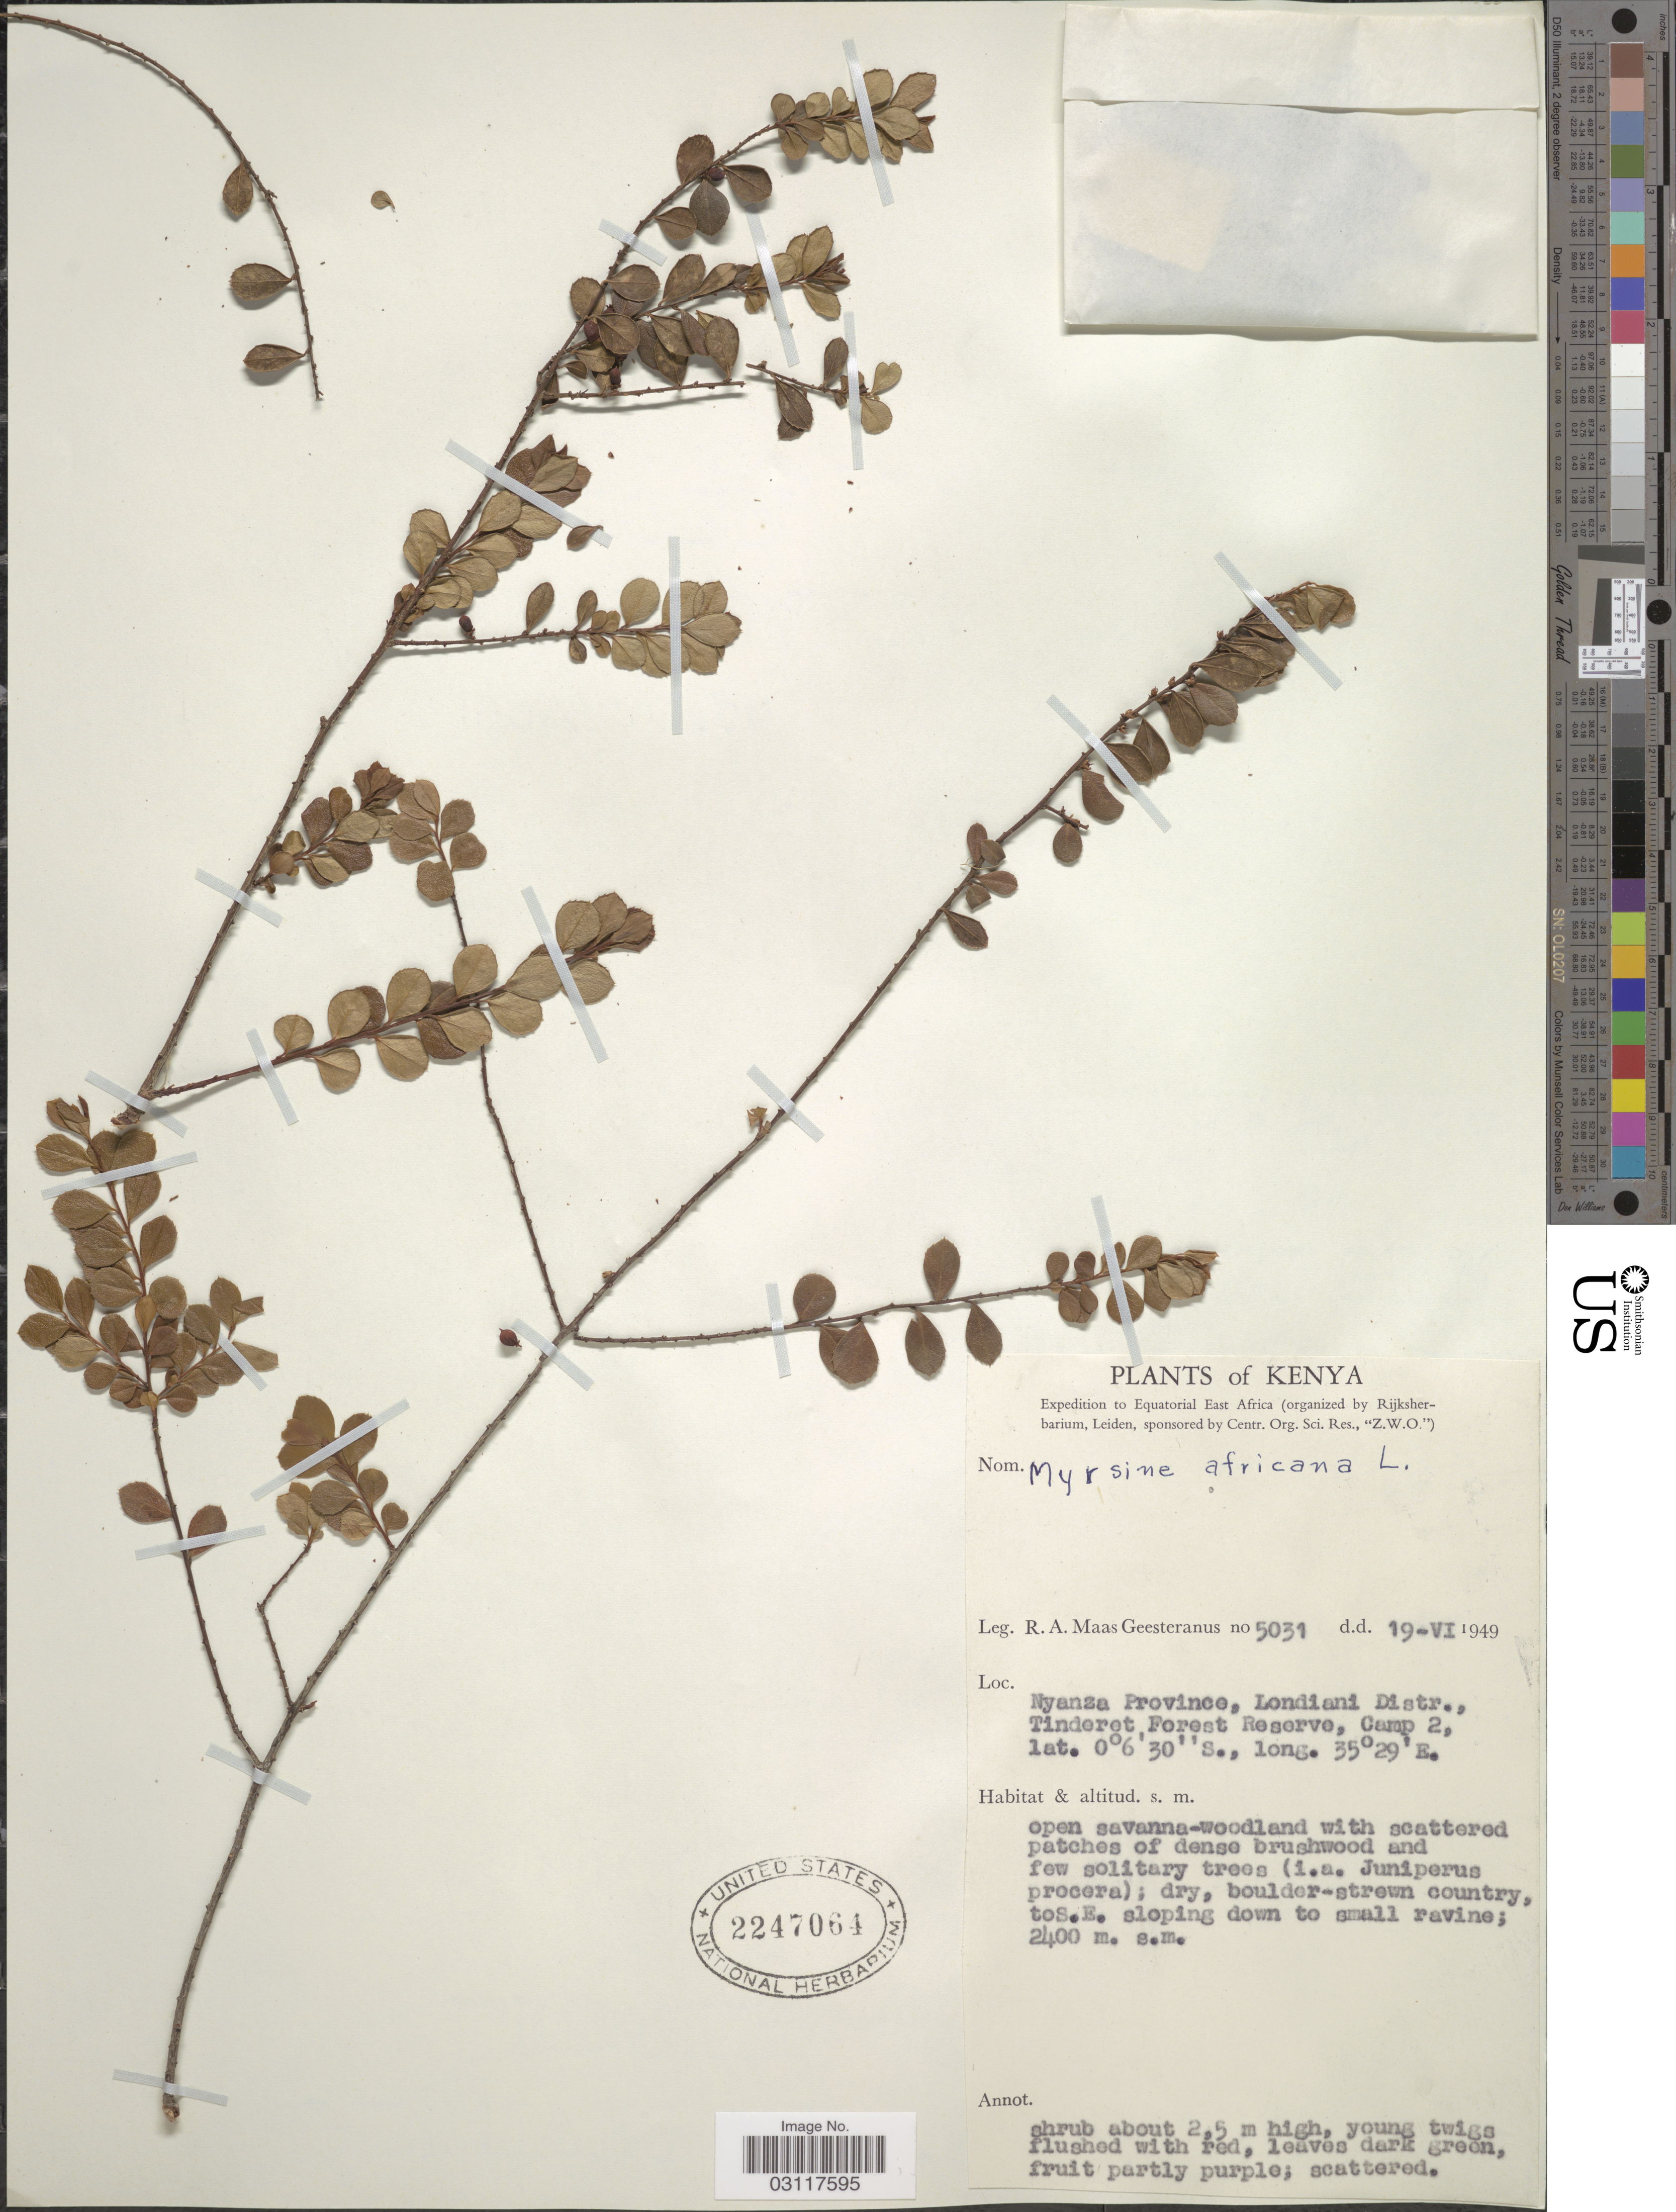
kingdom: Plantae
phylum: Tracheophyta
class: Magnoliopsida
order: Ericales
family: Primulaceae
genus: Myrsine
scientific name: Myrsine africana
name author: L.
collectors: R. A. Maas Geesteranus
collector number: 5031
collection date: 1949-06-19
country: Kenya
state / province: Kericho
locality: Nyanza Province, Londiani Distr., Tinderet Forest Reserve, Camp 2.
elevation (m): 2400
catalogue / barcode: US 2247064